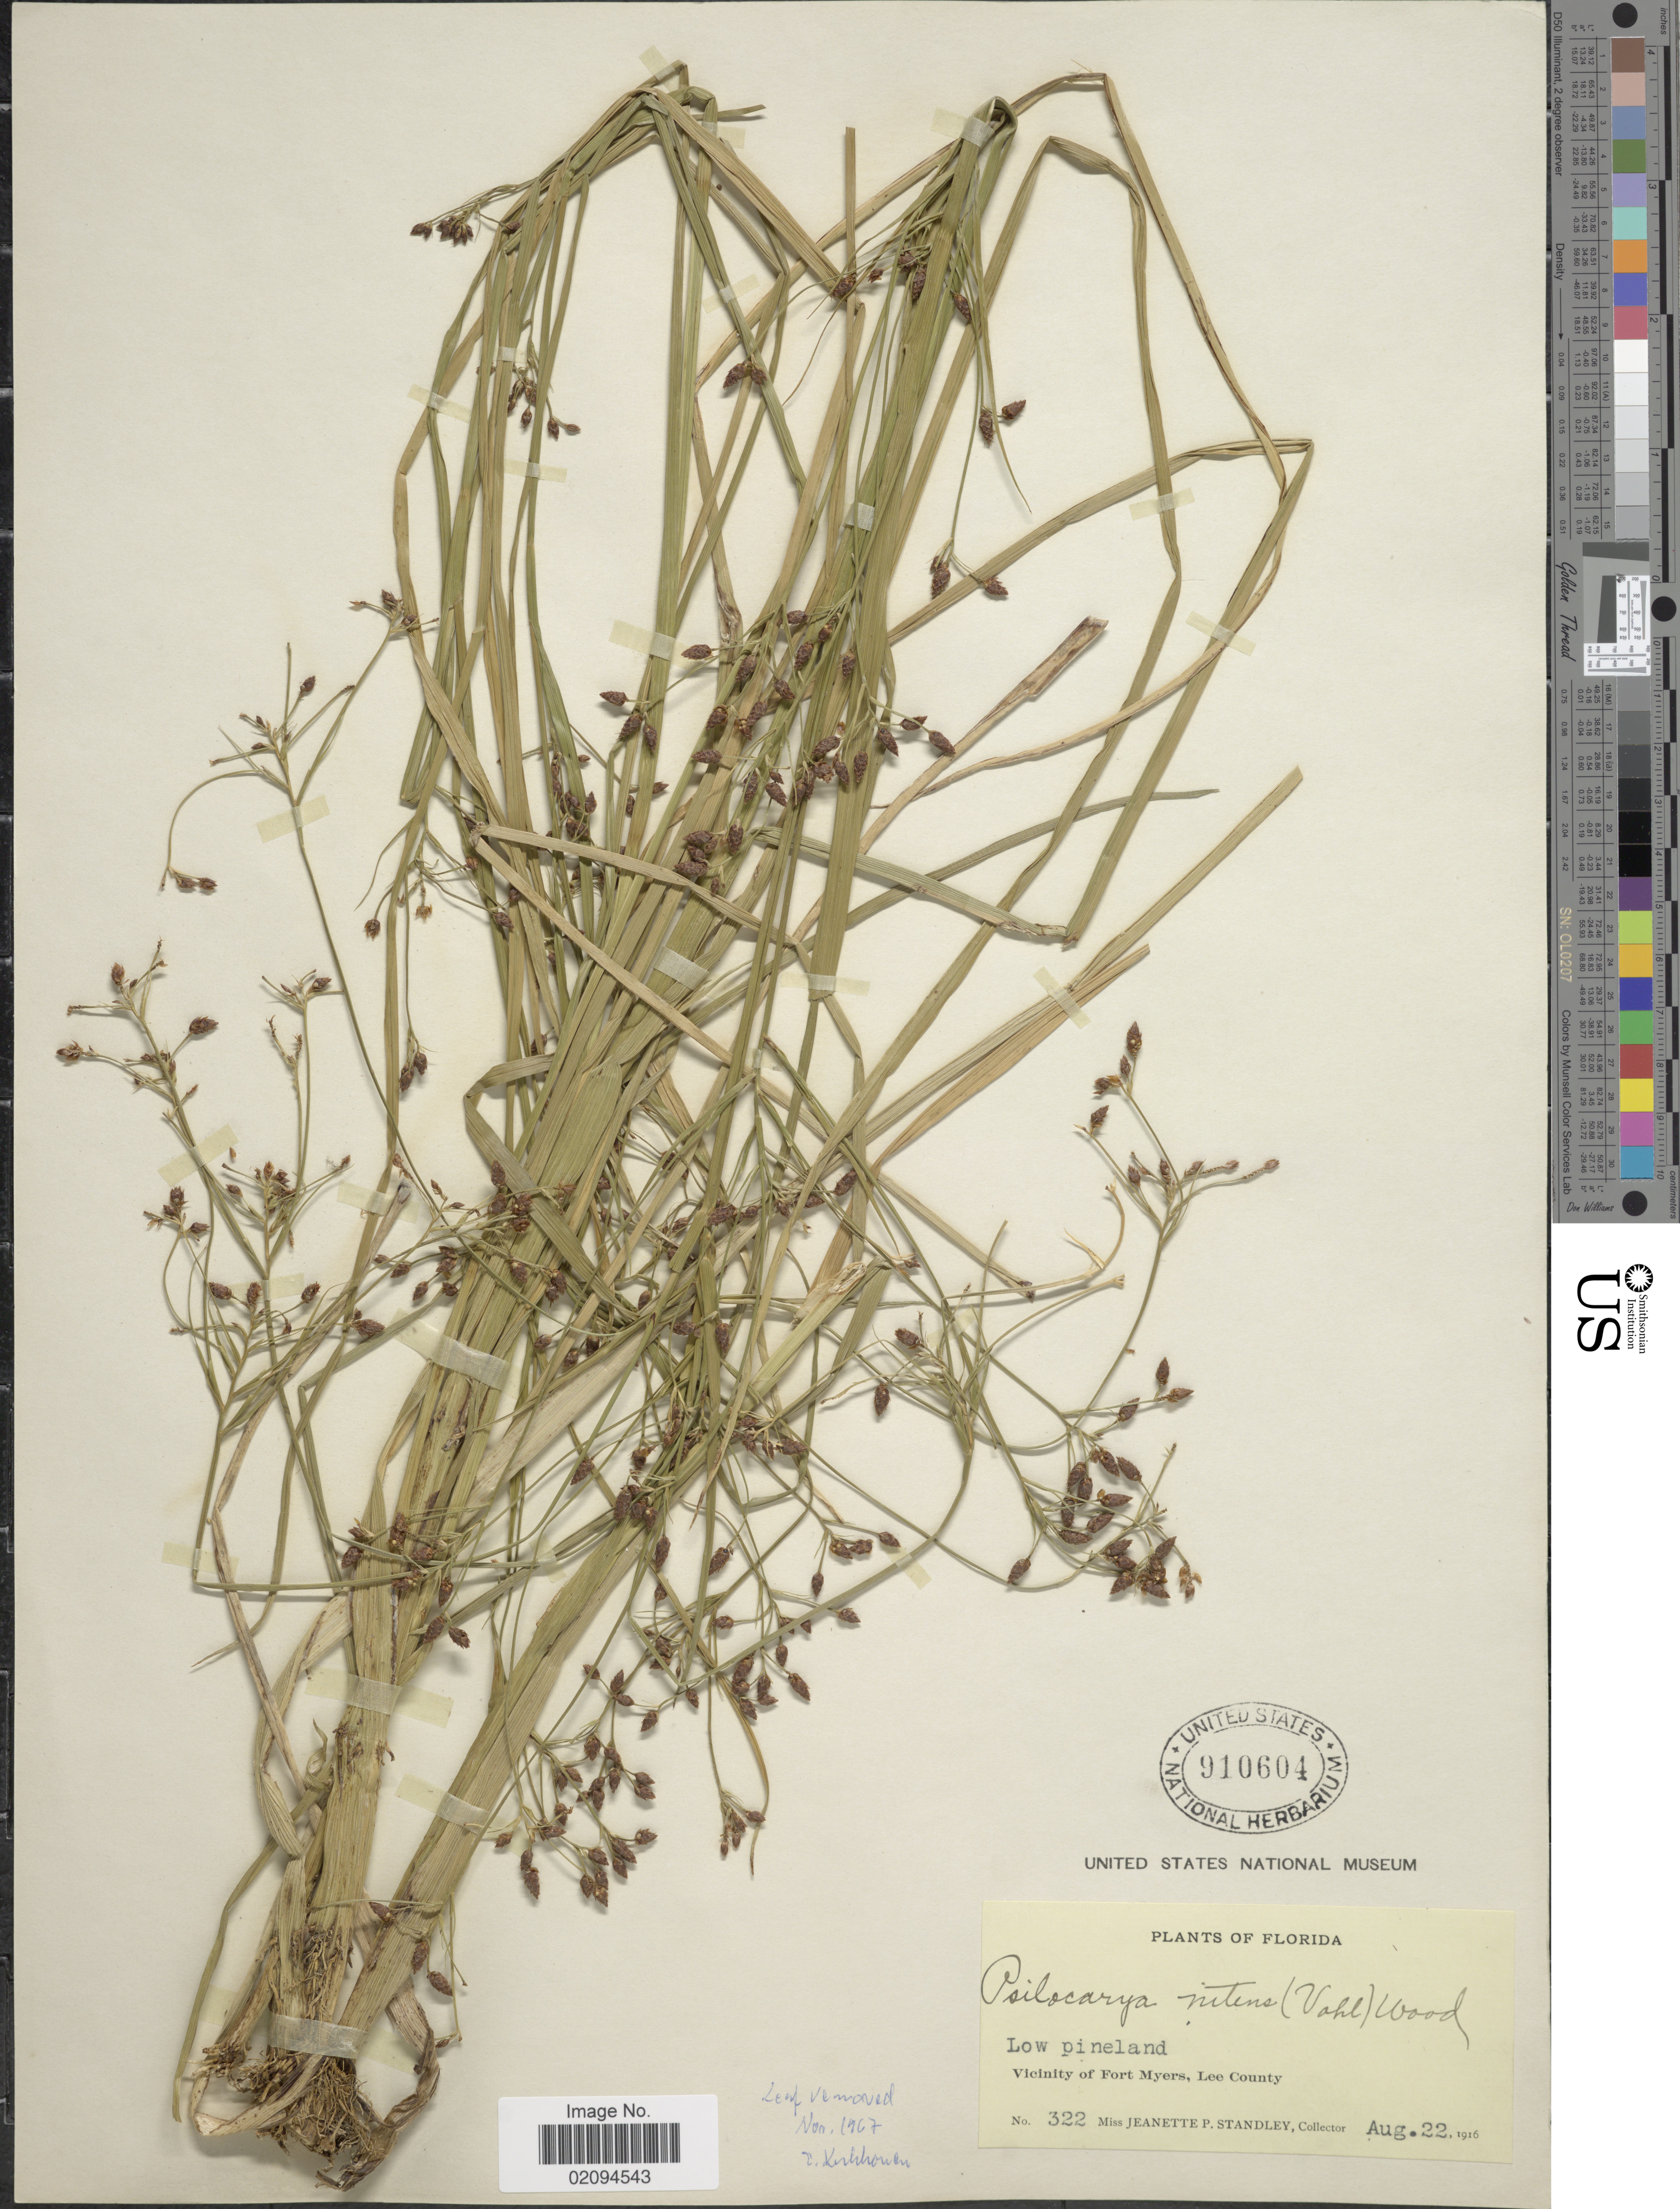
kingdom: Plantae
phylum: Tracheophyta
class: Liliopsida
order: Poales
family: Cyperaceae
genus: Rhynchospora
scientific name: Rhynchospora nitens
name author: (Vahl) A. Gray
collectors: J. P. Standley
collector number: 322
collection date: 1916-08-22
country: United States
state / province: Florida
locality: Vicinity of Fort Myers, Lee County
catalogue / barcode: US 910604